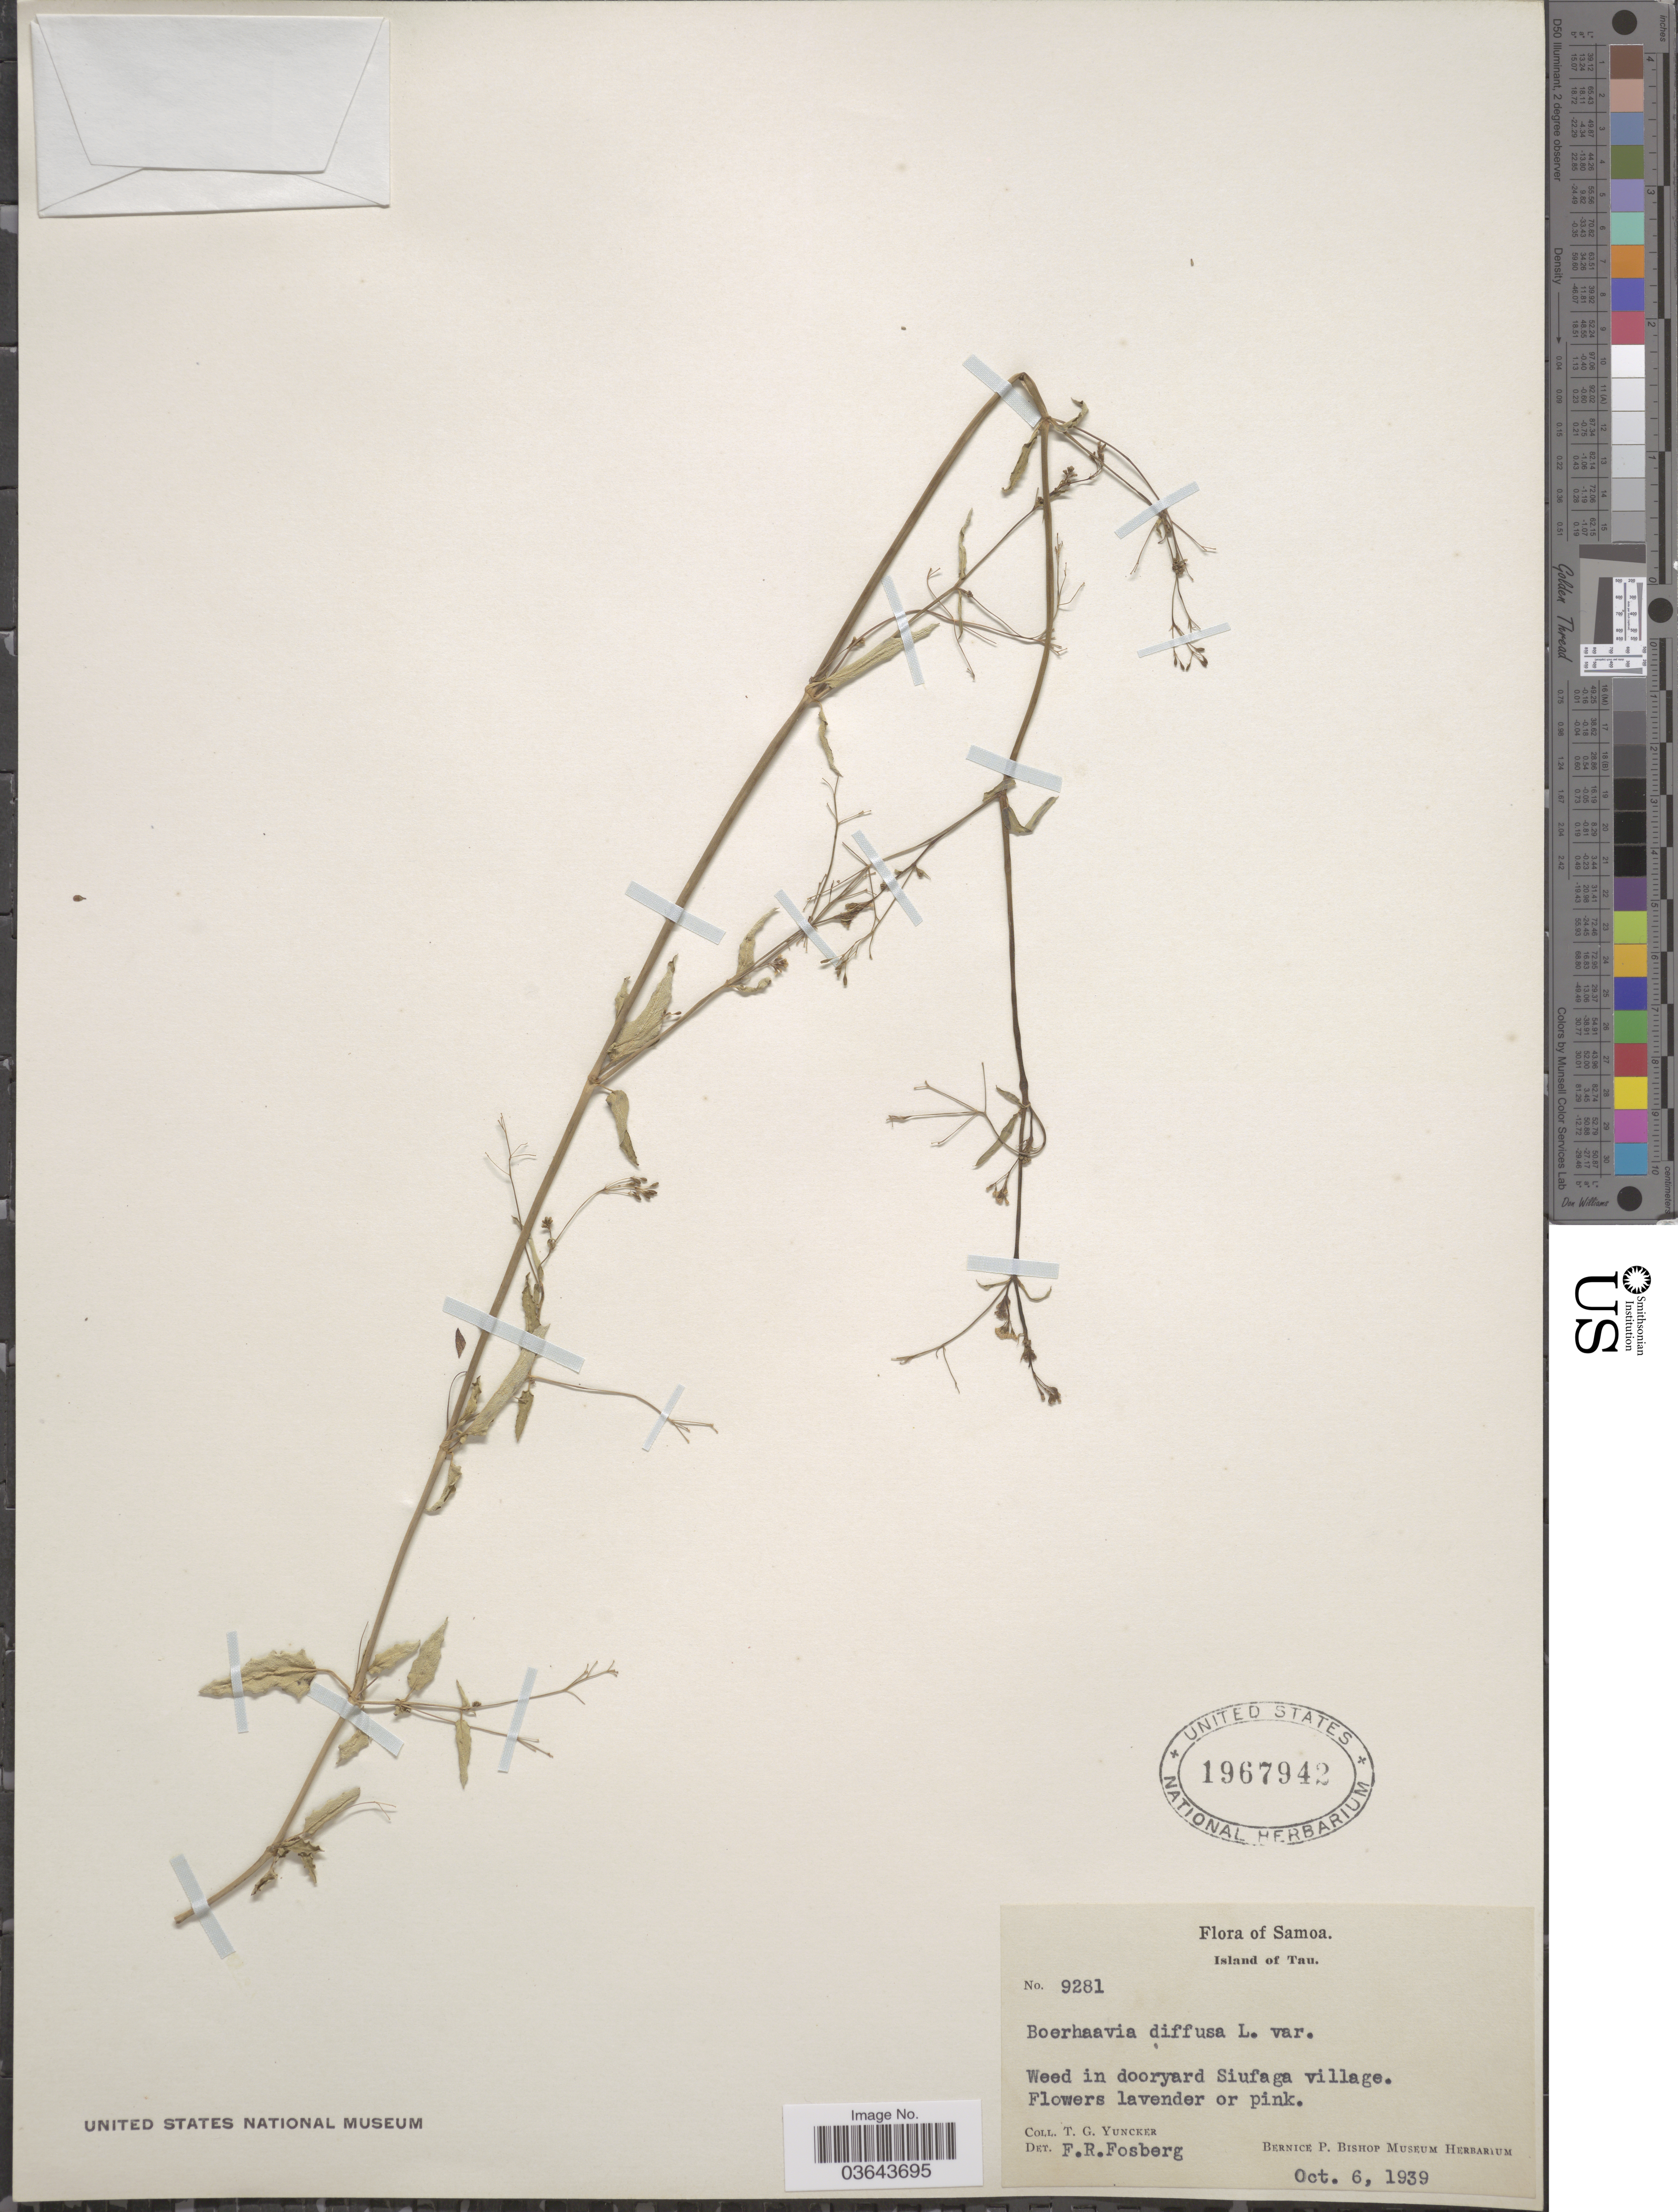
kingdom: Plantae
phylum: Tracheophyta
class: Magnoliopsida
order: Caryophyllales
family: Nyctaginaceae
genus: Boerhavia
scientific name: Boerhavia mutabilis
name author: R. Br.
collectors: T. G. Yuncker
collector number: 9281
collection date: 1939-10-06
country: American Samoa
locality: Samoa. Island of Tau. In dooryard Siufaga village.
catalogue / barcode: US 1967942